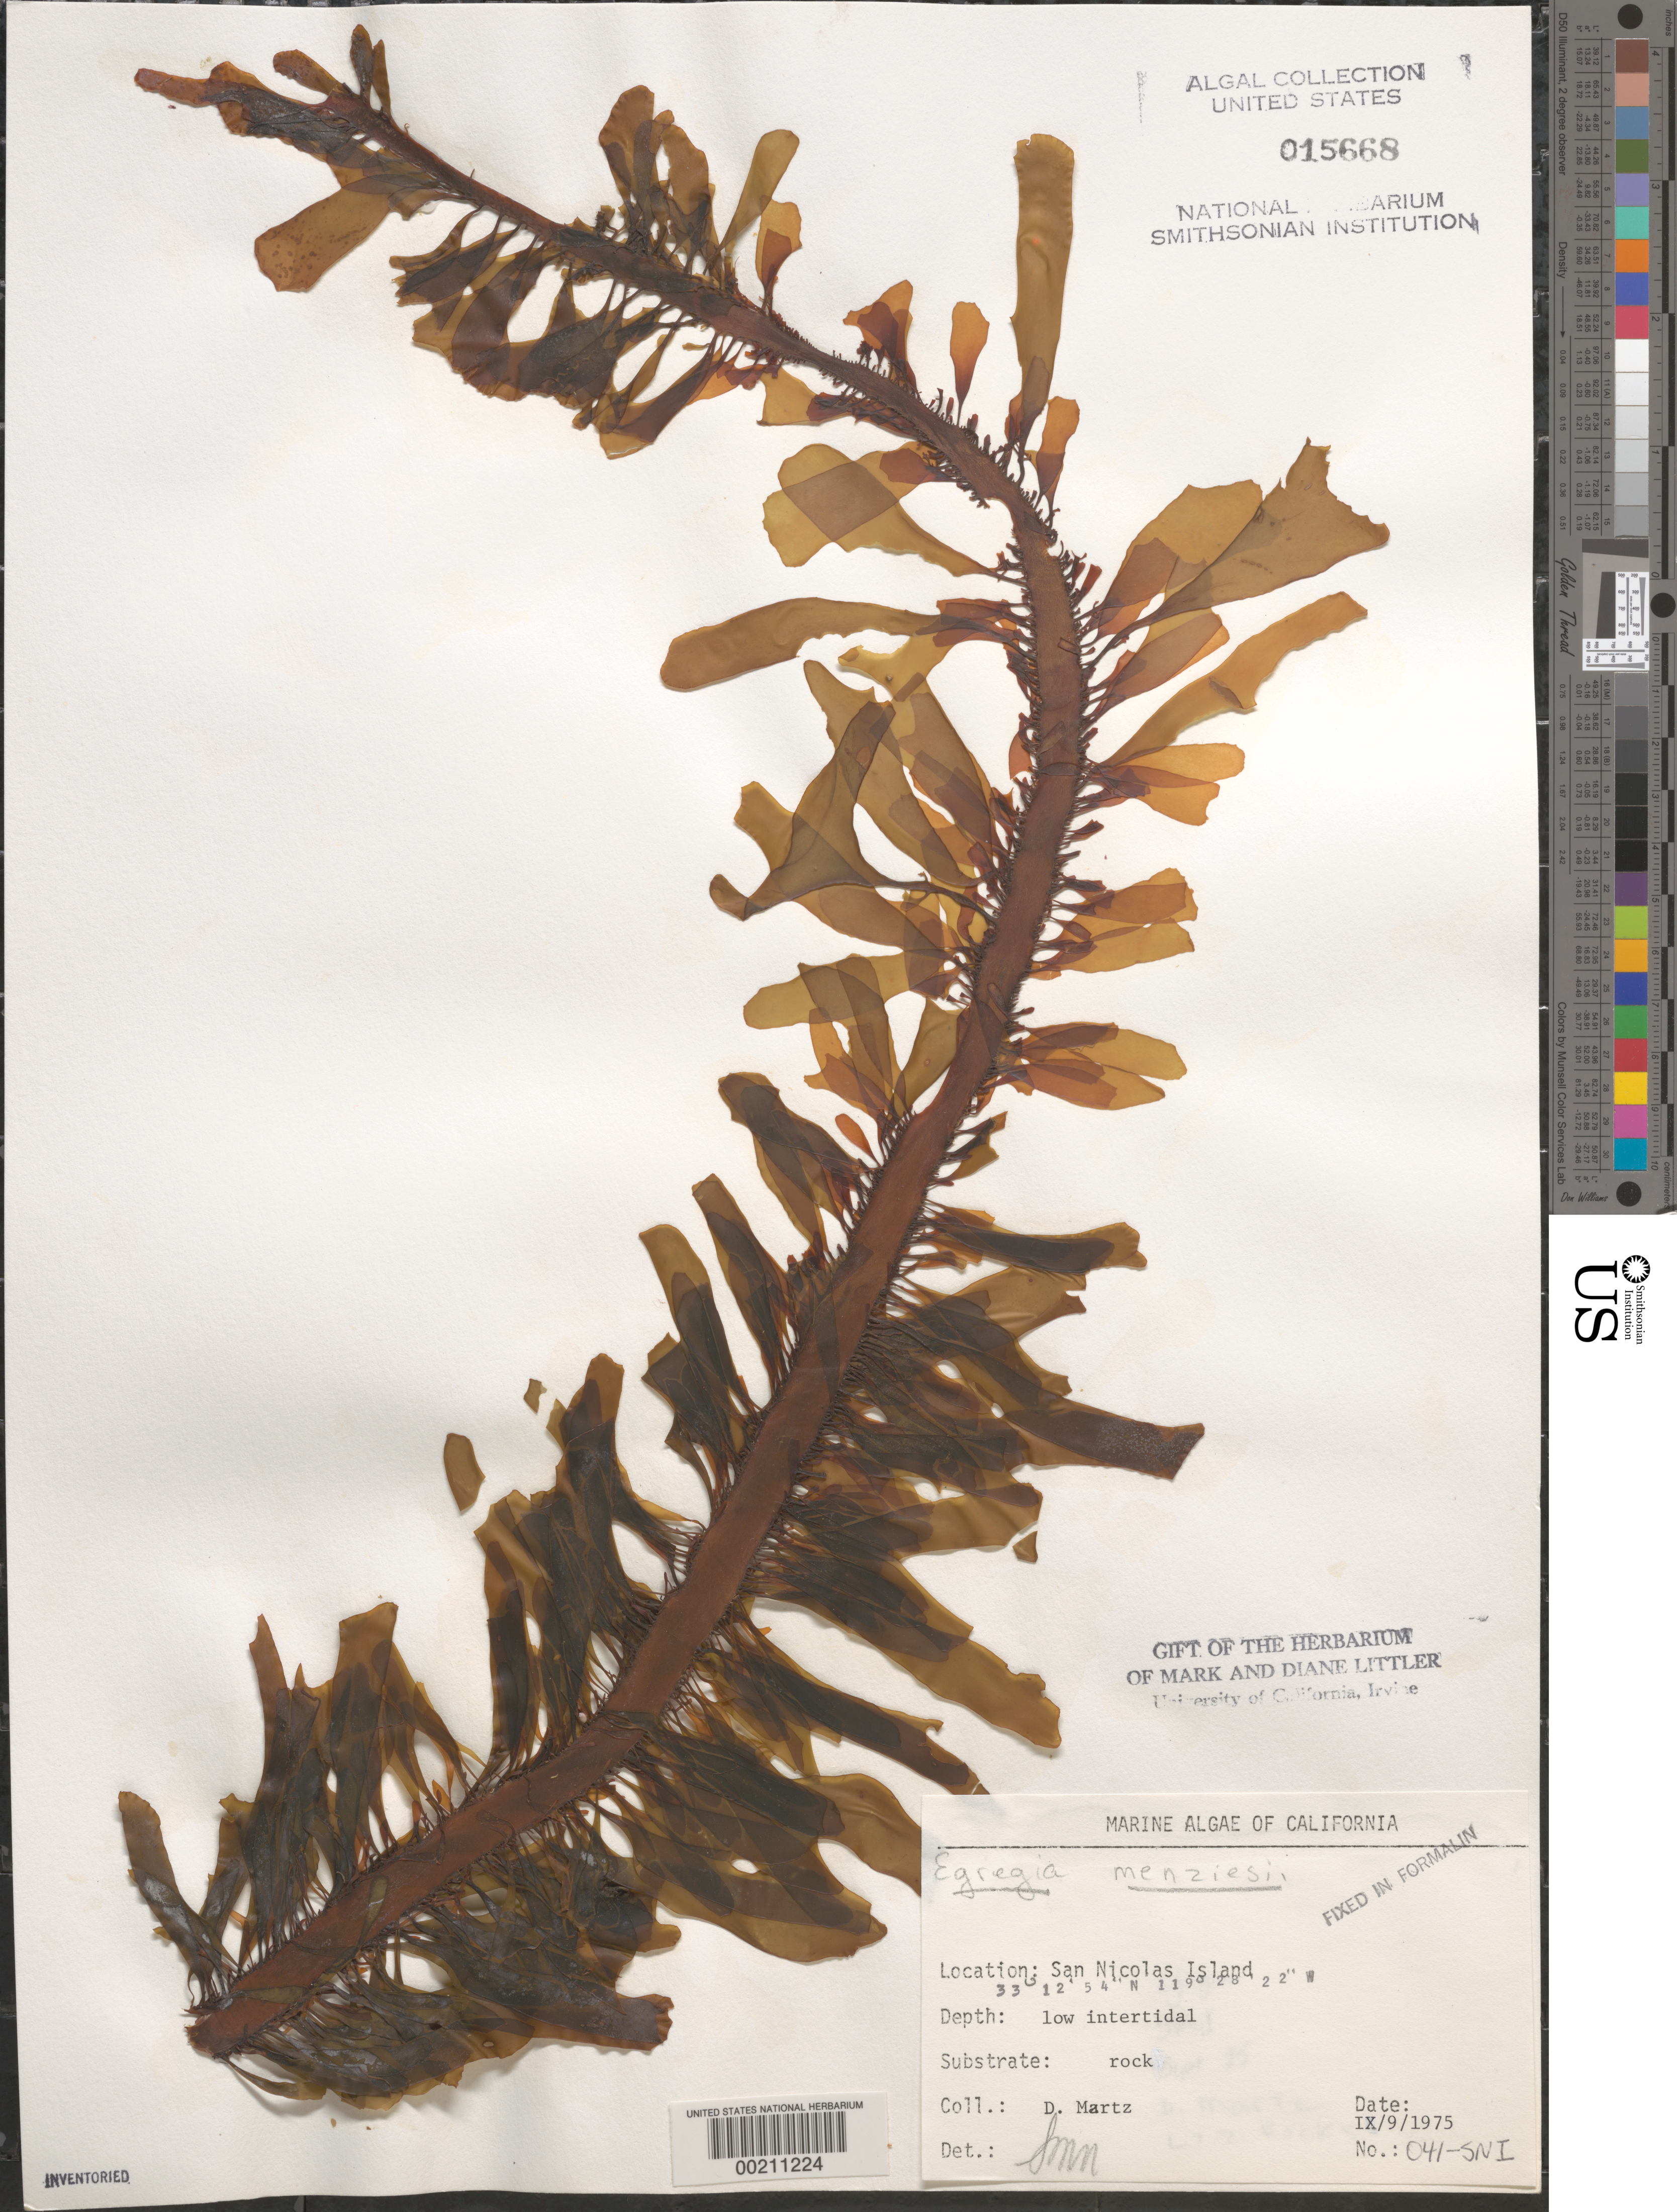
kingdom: Chromista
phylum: Ochrophyta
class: Phaeophyceae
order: Laminariales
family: Lessoniaceae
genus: Egregia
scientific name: Egregia menziesii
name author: (Turner) Aresch.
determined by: Murray, S. N.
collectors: D. Martz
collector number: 041-sni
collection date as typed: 09 Sep 1975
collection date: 1975-09-09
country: United States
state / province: California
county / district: Ventura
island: San Nicolas Island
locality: Dutch Harbor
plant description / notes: BLM-SOCALBIGHT Rocky Intertidal Survey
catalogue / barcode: US 15668